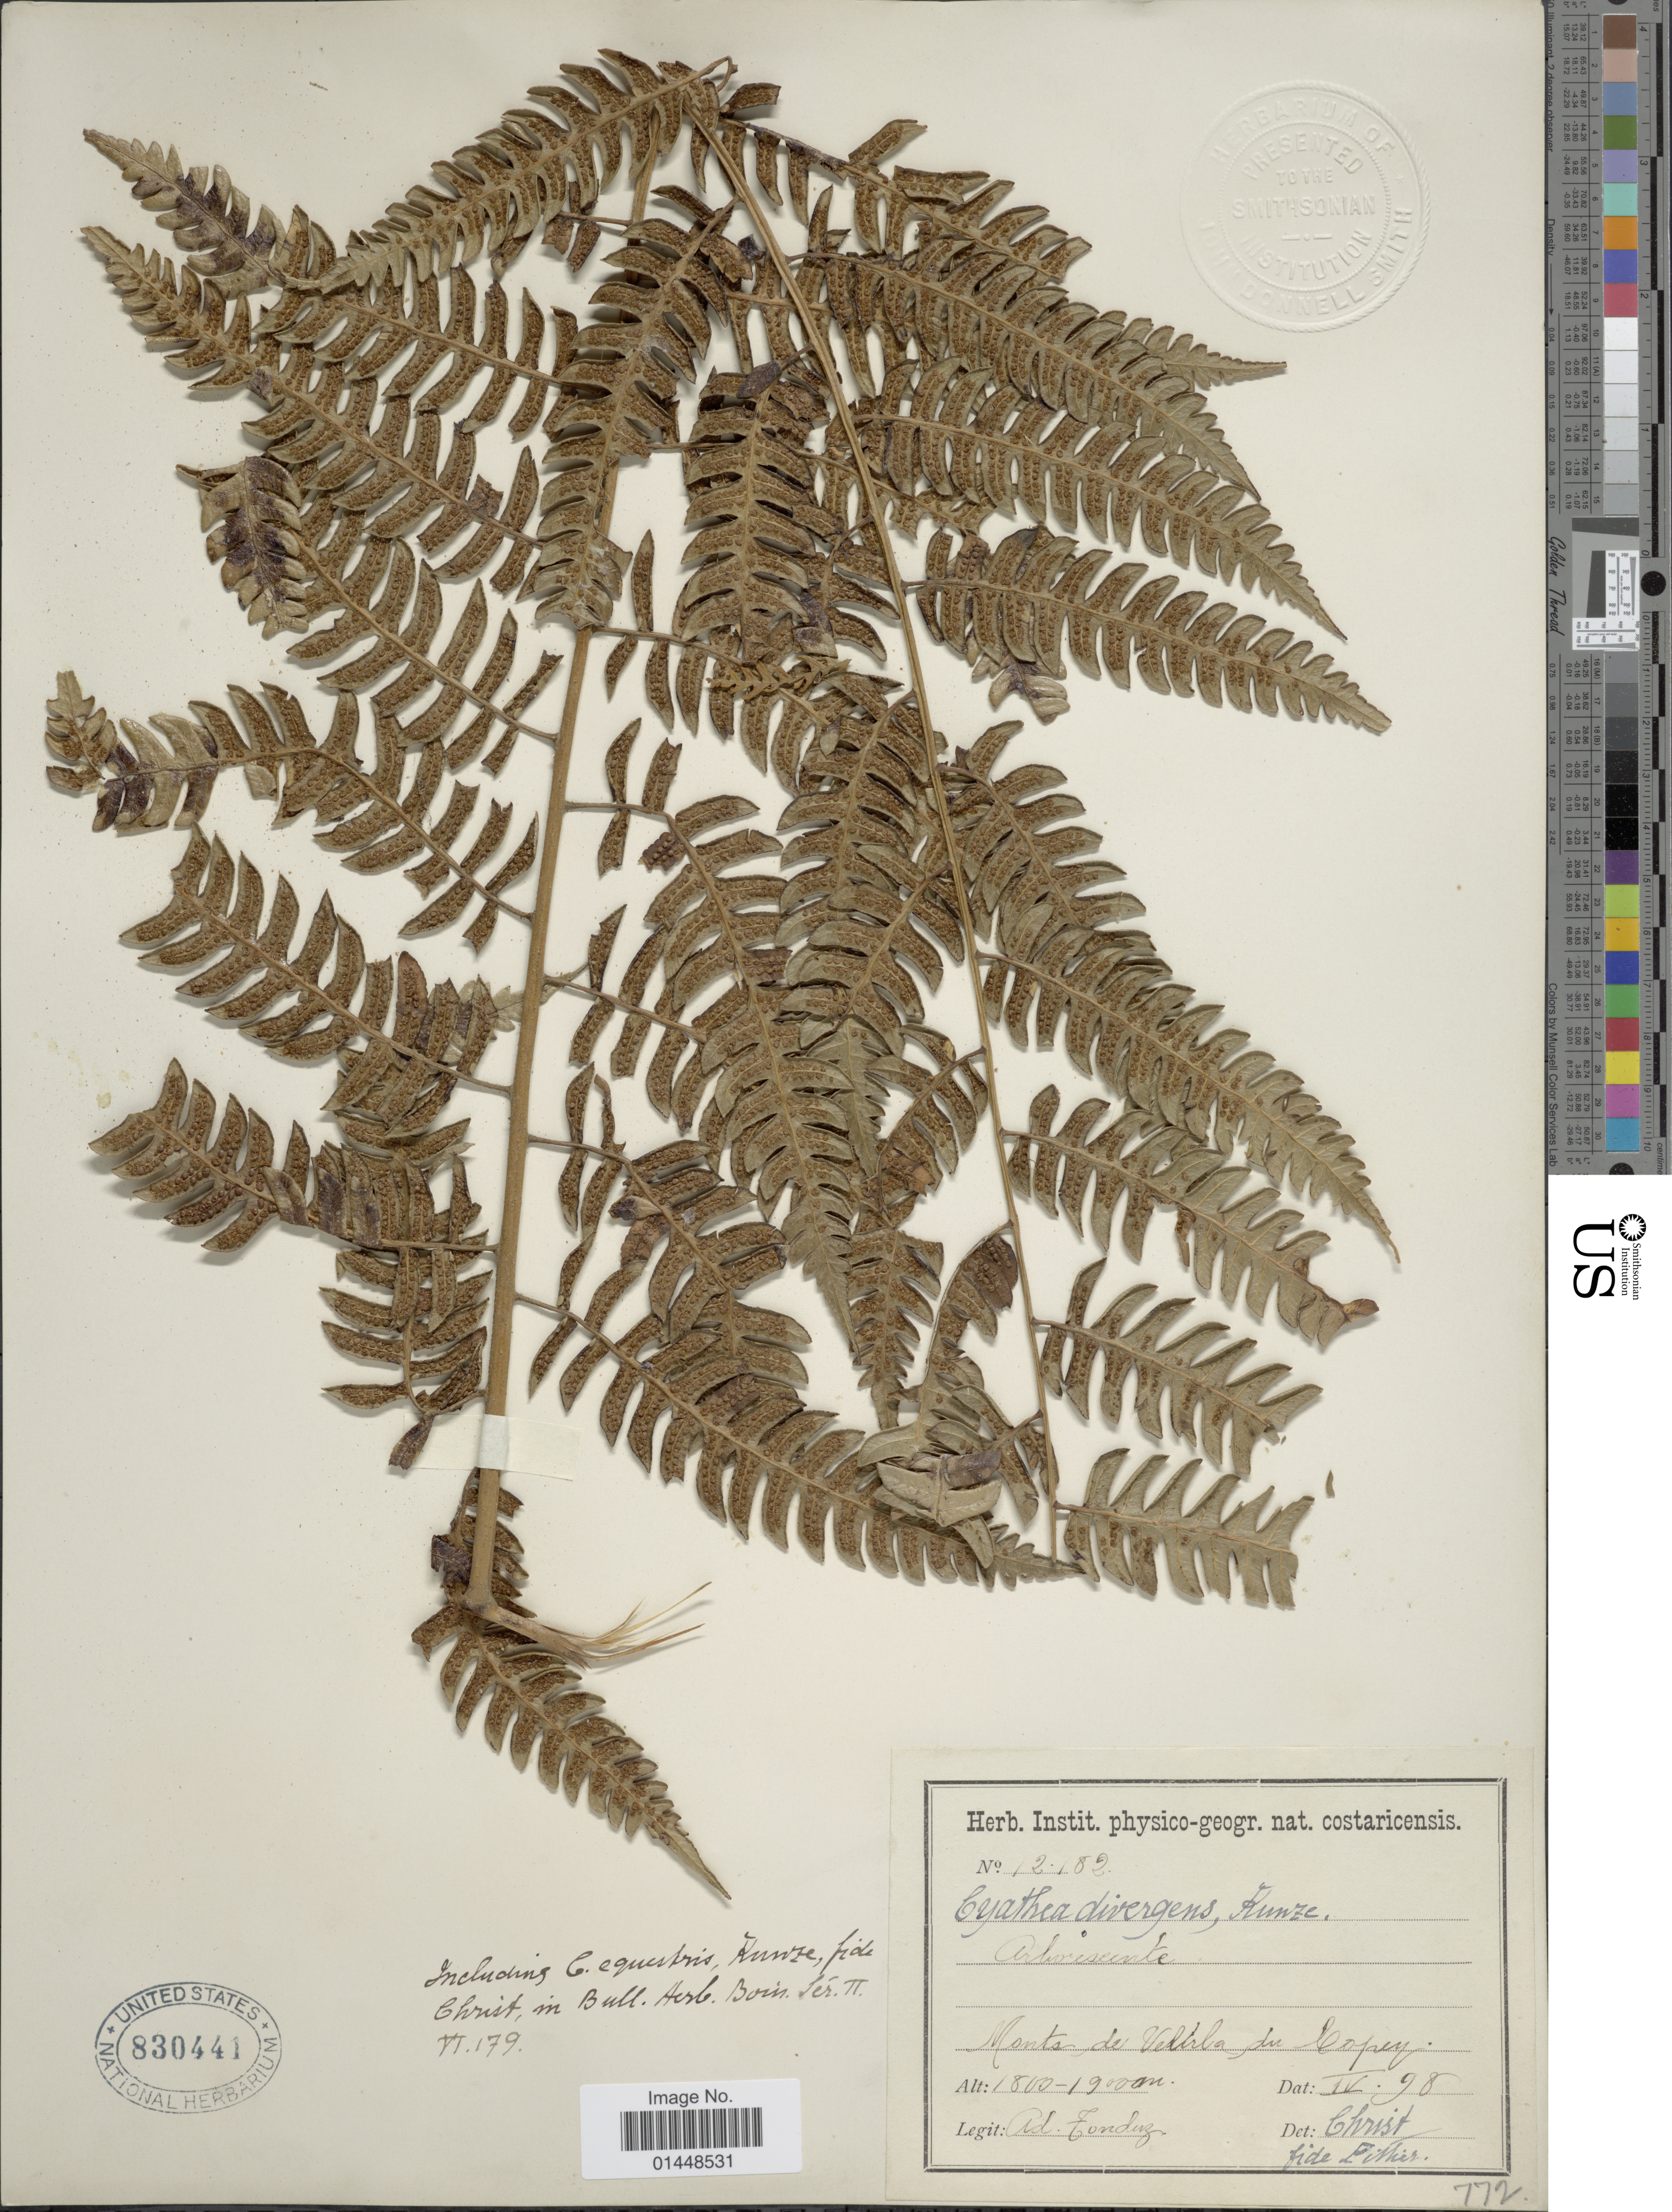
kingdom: Plantae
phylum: Tracheophyta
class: Polypodiopsida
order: Cyatheales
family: Cyatheaceae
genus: Cyathea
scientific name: Cyathea divergens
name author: Kunze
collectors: A. Tonduz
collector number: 12182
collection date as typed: Transcribed d/m/y: /4/98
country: Costa Rica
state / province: San José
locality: Monts de Velirla au Copey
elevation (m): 1800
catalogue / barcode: US 830441